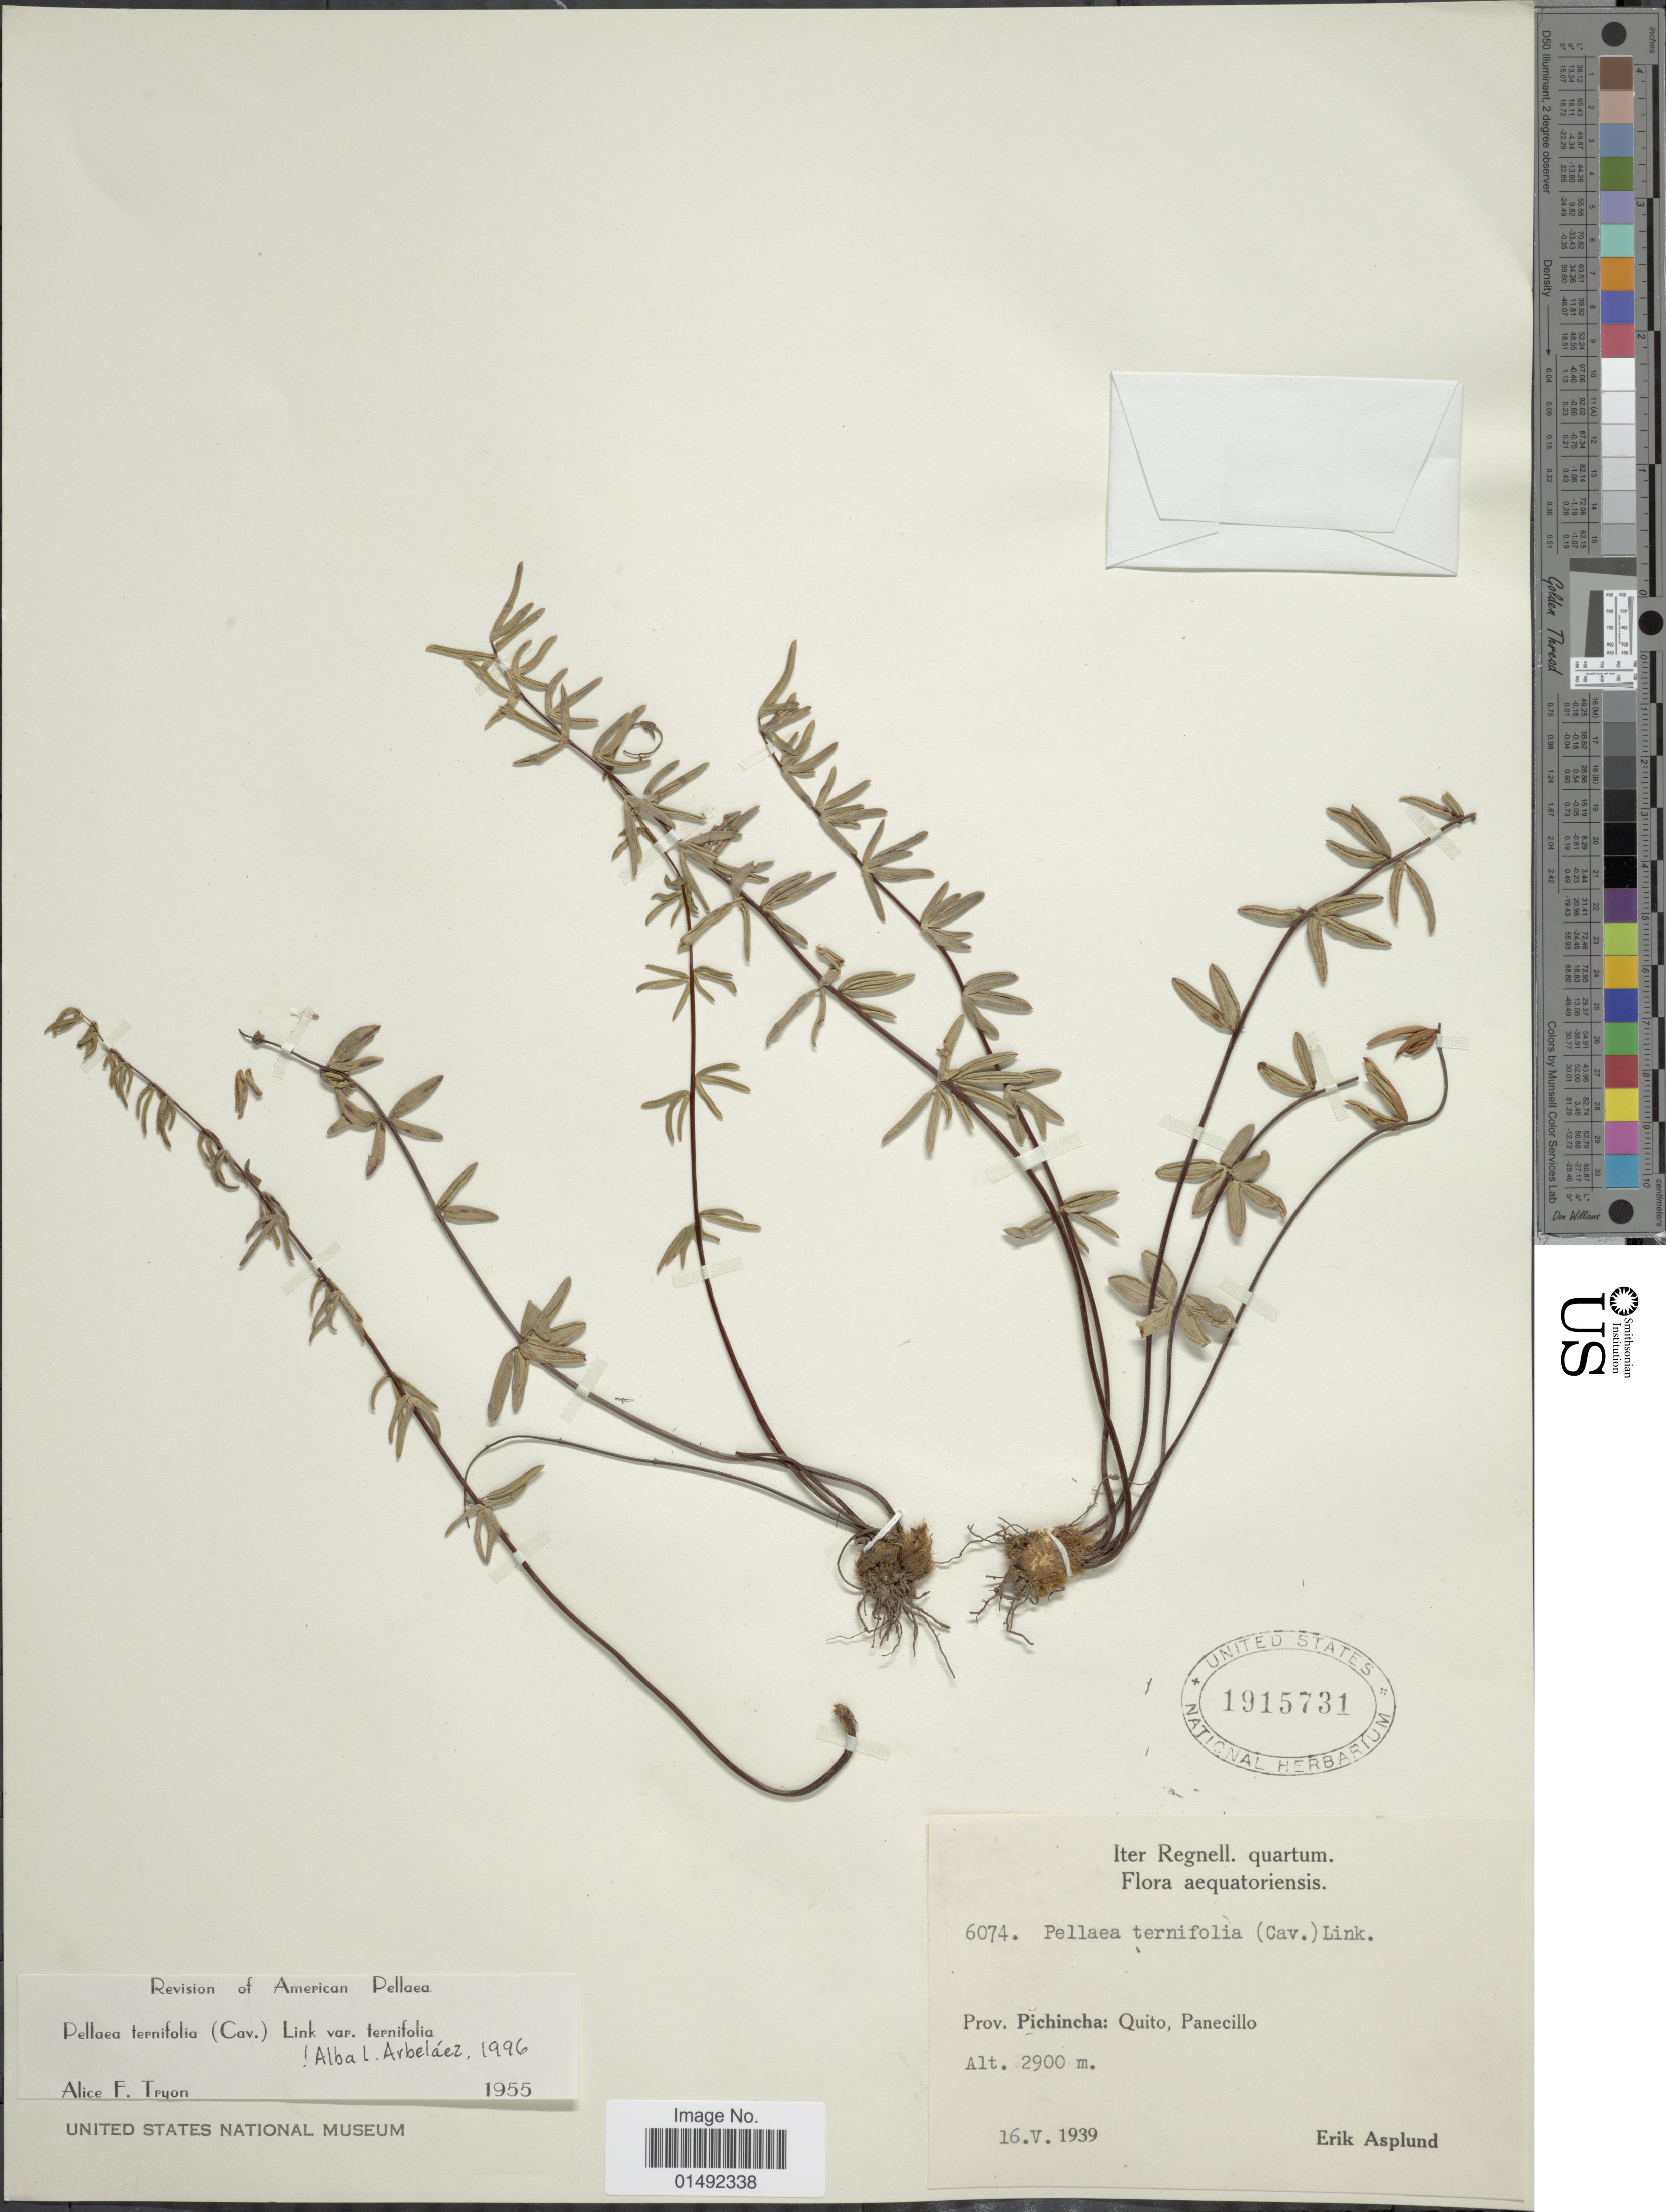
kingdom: Plantae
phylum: Tracheophyta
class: Polypodiopsida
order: Polypodiales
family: Pteridaceae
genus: Pellaea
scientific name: Pellaea ternifolia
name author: (Cav.) Link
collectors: E. Asplund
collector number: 6074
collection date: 1939-05-16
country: Ecuador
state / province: Pichincha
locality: Quito, Panecillo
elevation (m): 2900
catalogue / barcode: US 1915731